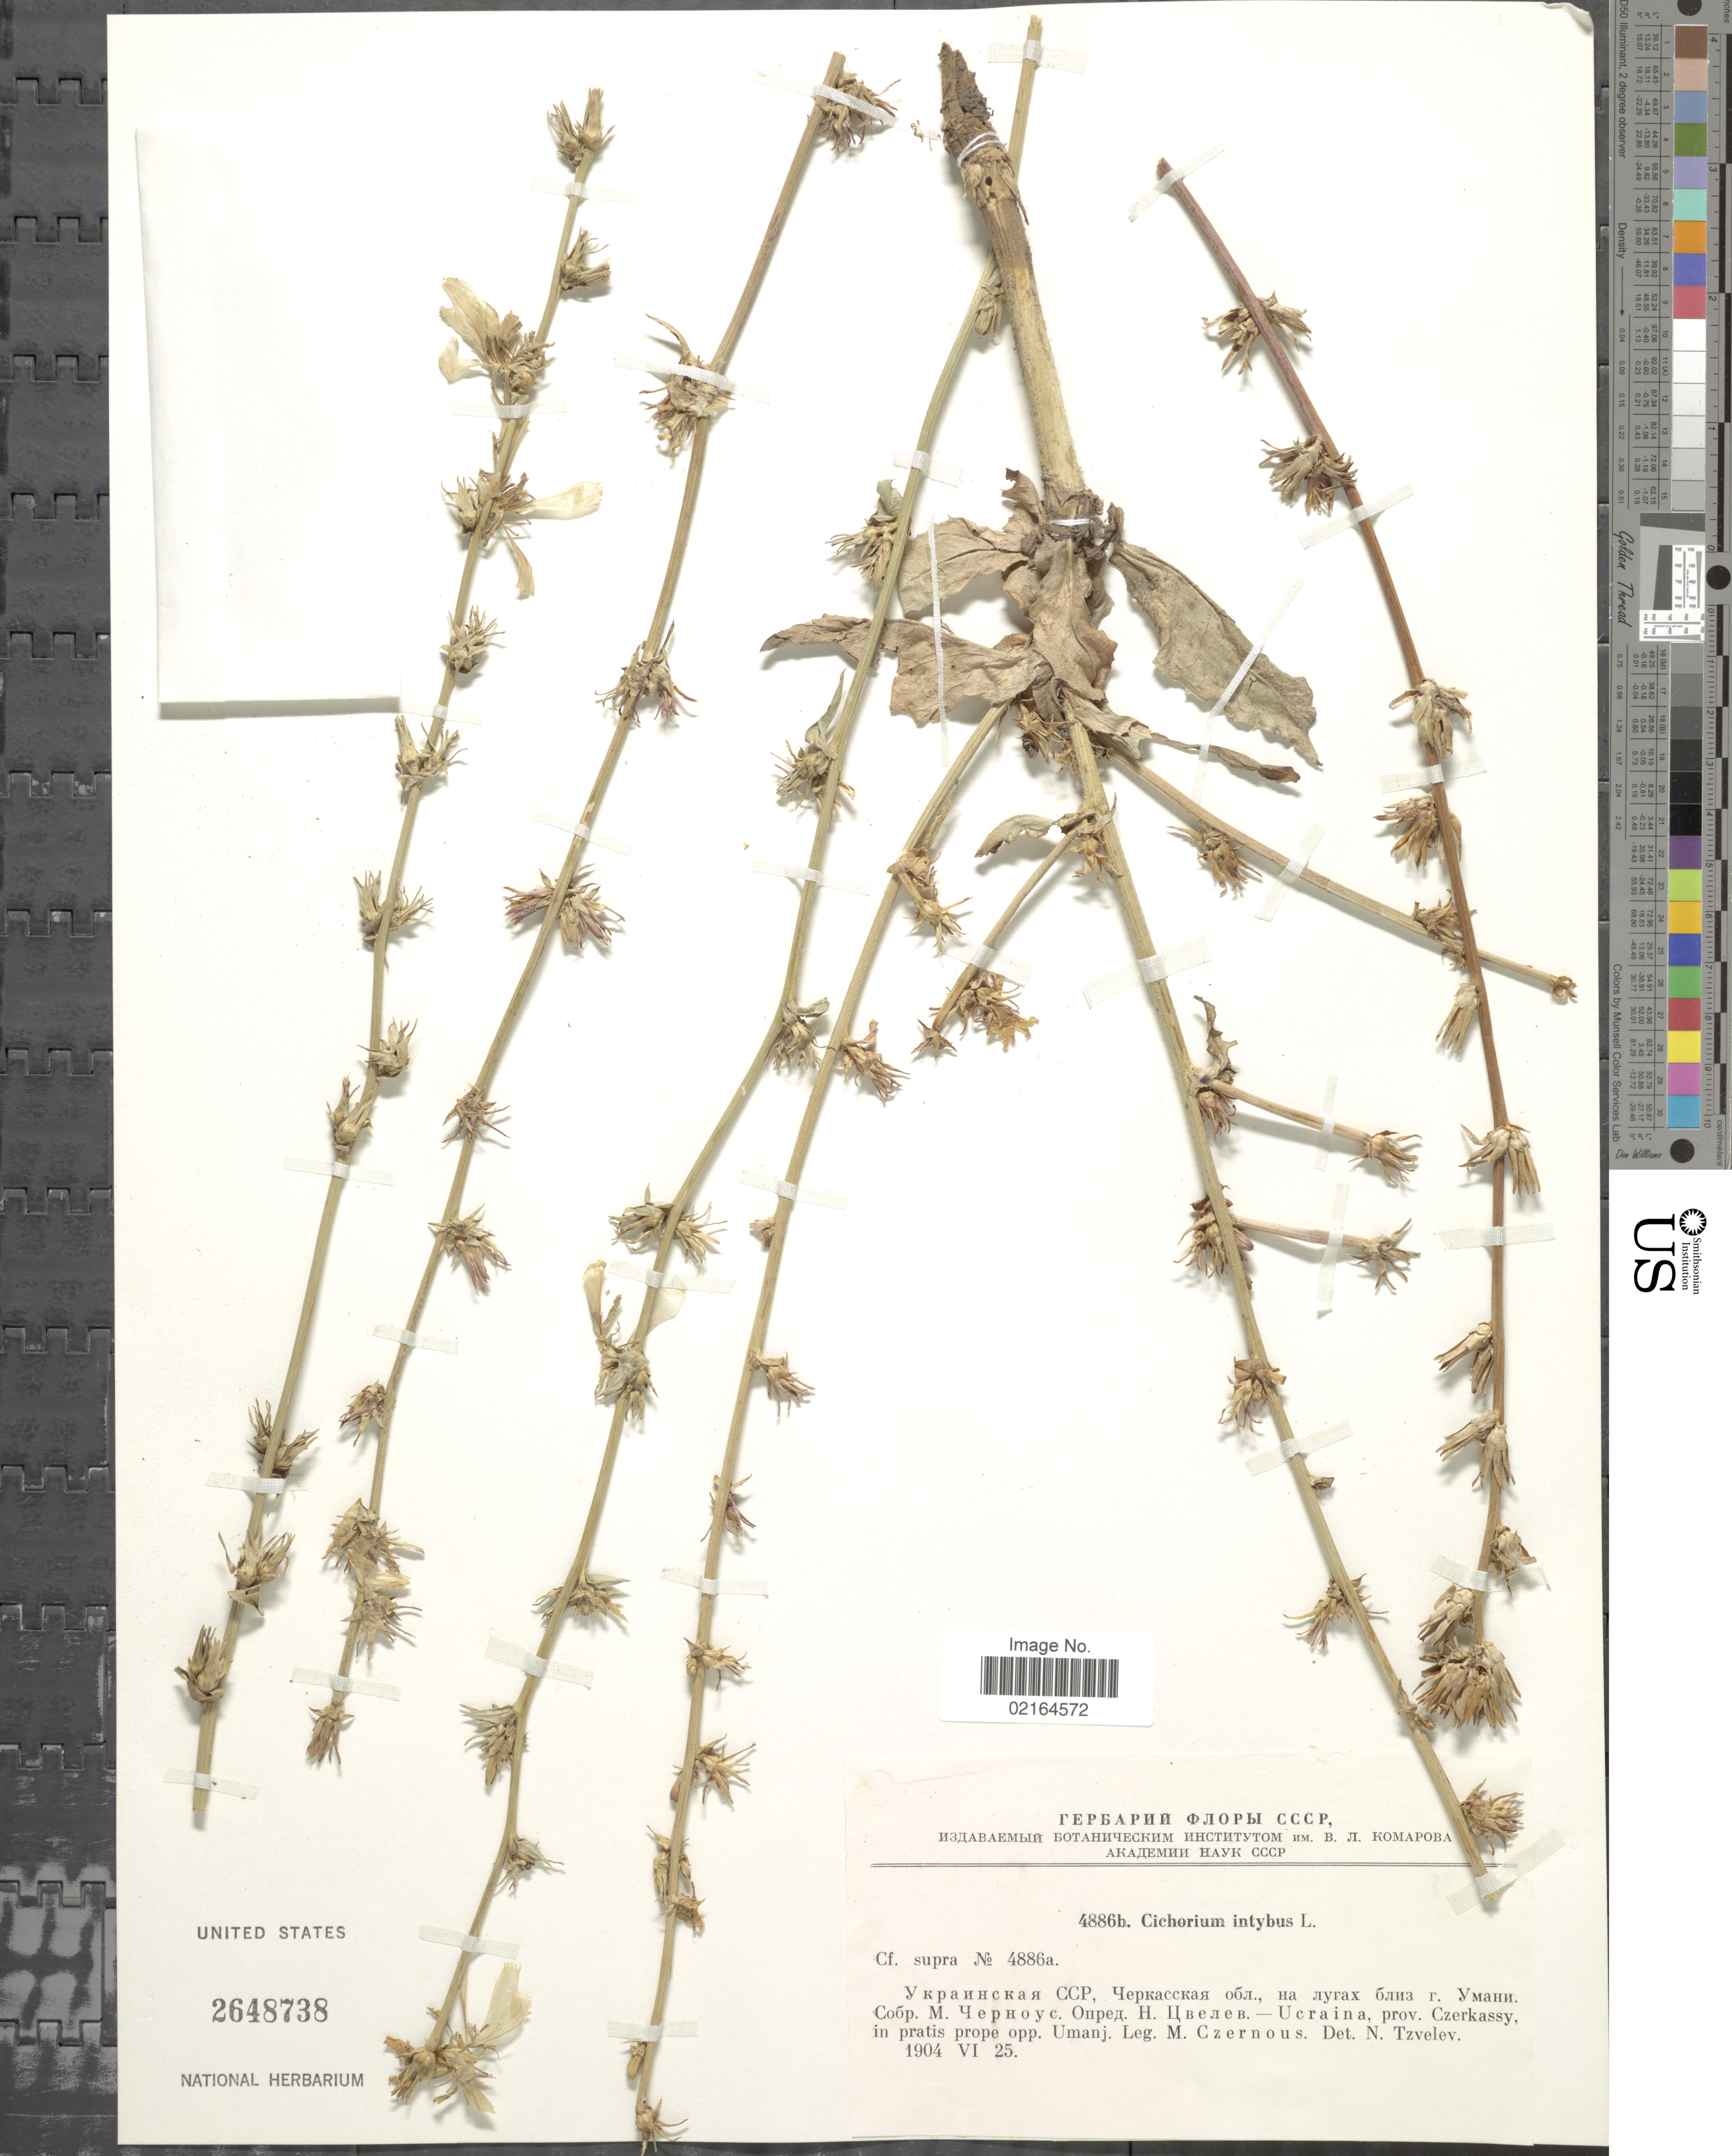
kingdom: Plantae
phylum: Tracheophyta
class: Magnoliopsida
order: Asterales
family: Asteraceae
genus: Cichorium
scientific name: Cichorium intybus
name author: L.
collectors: M. Czernous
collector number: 4886b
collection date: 1904-06-25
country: Ukraine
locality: Ucraine, prov. Czerkassy, in pratis prope opp. Umanj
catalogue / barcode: US 2648738